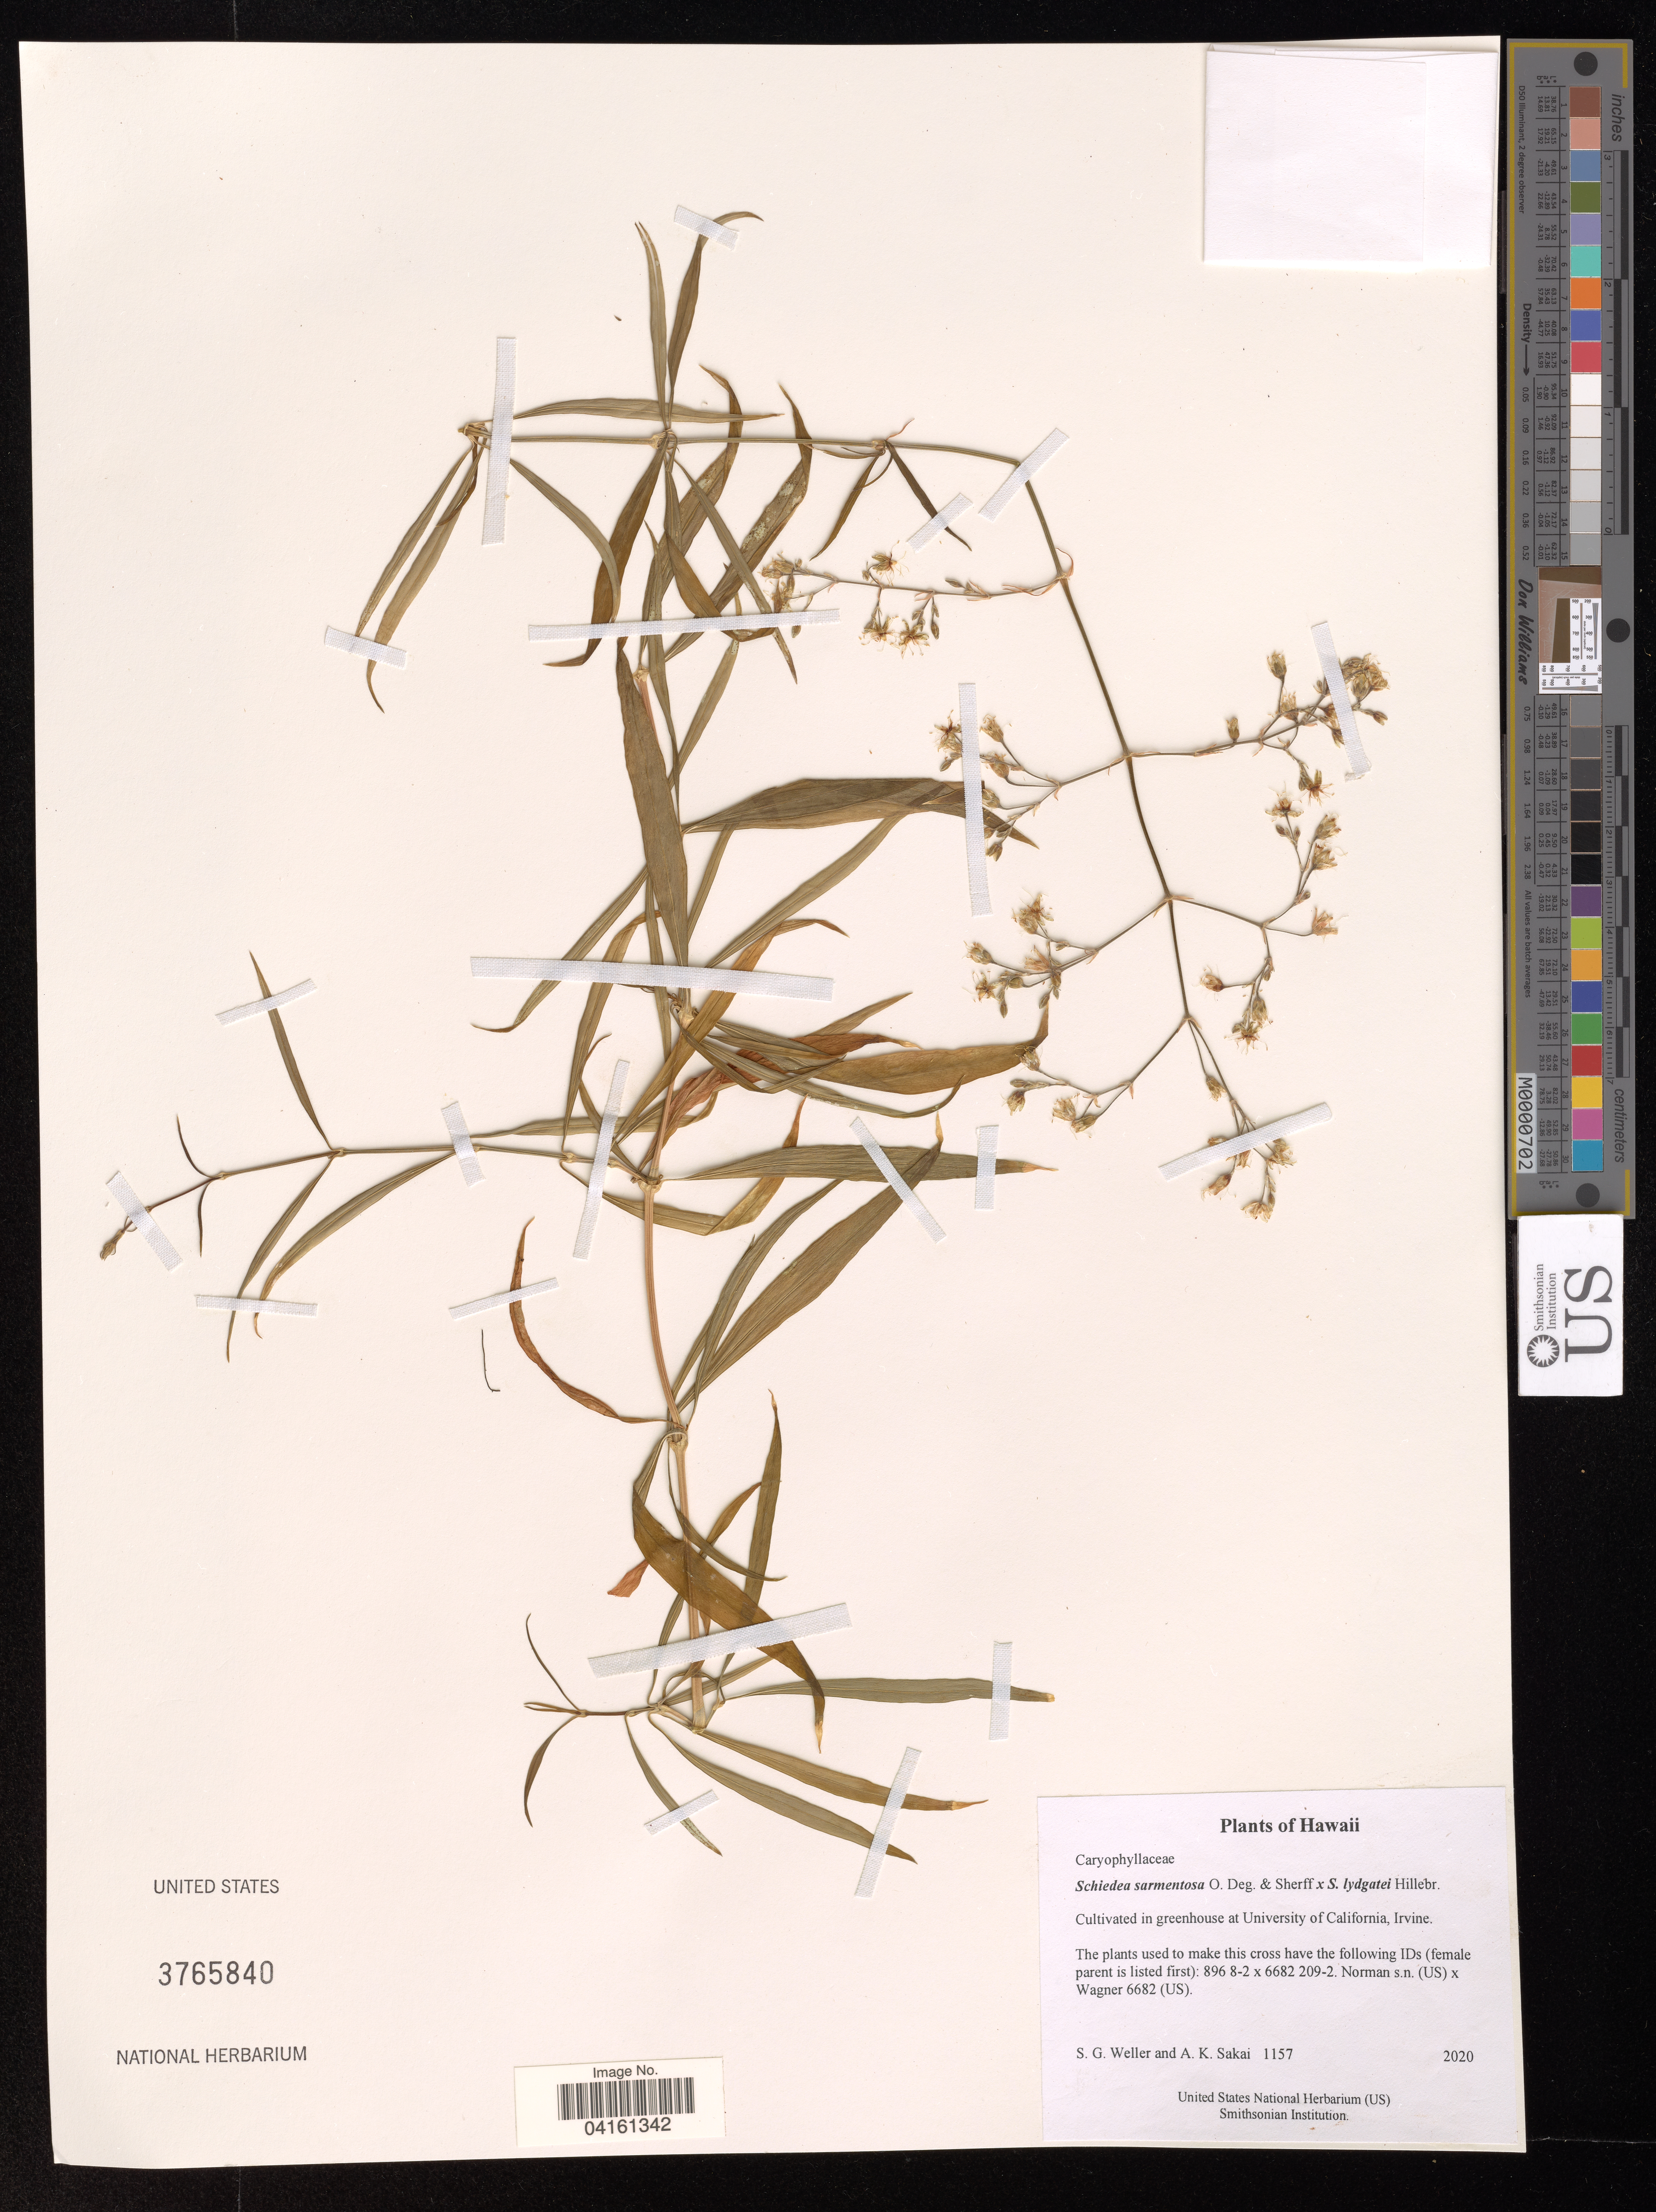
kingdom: Plantae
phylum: Tracheophyta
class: Magnoliopsida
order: Caryophyllales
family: Caryophyllaceae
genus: Schiedea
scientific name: Schiedea lydgatei x S. sarmentosa O. Deg. & Sherff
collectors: S. G. Weller & A. Sakai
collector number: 1157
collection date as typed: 2020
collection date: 2020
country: United States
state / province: California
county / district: Orange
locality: Cultivated in greenhouse at University of California, Irvine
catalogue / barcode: US 3765840